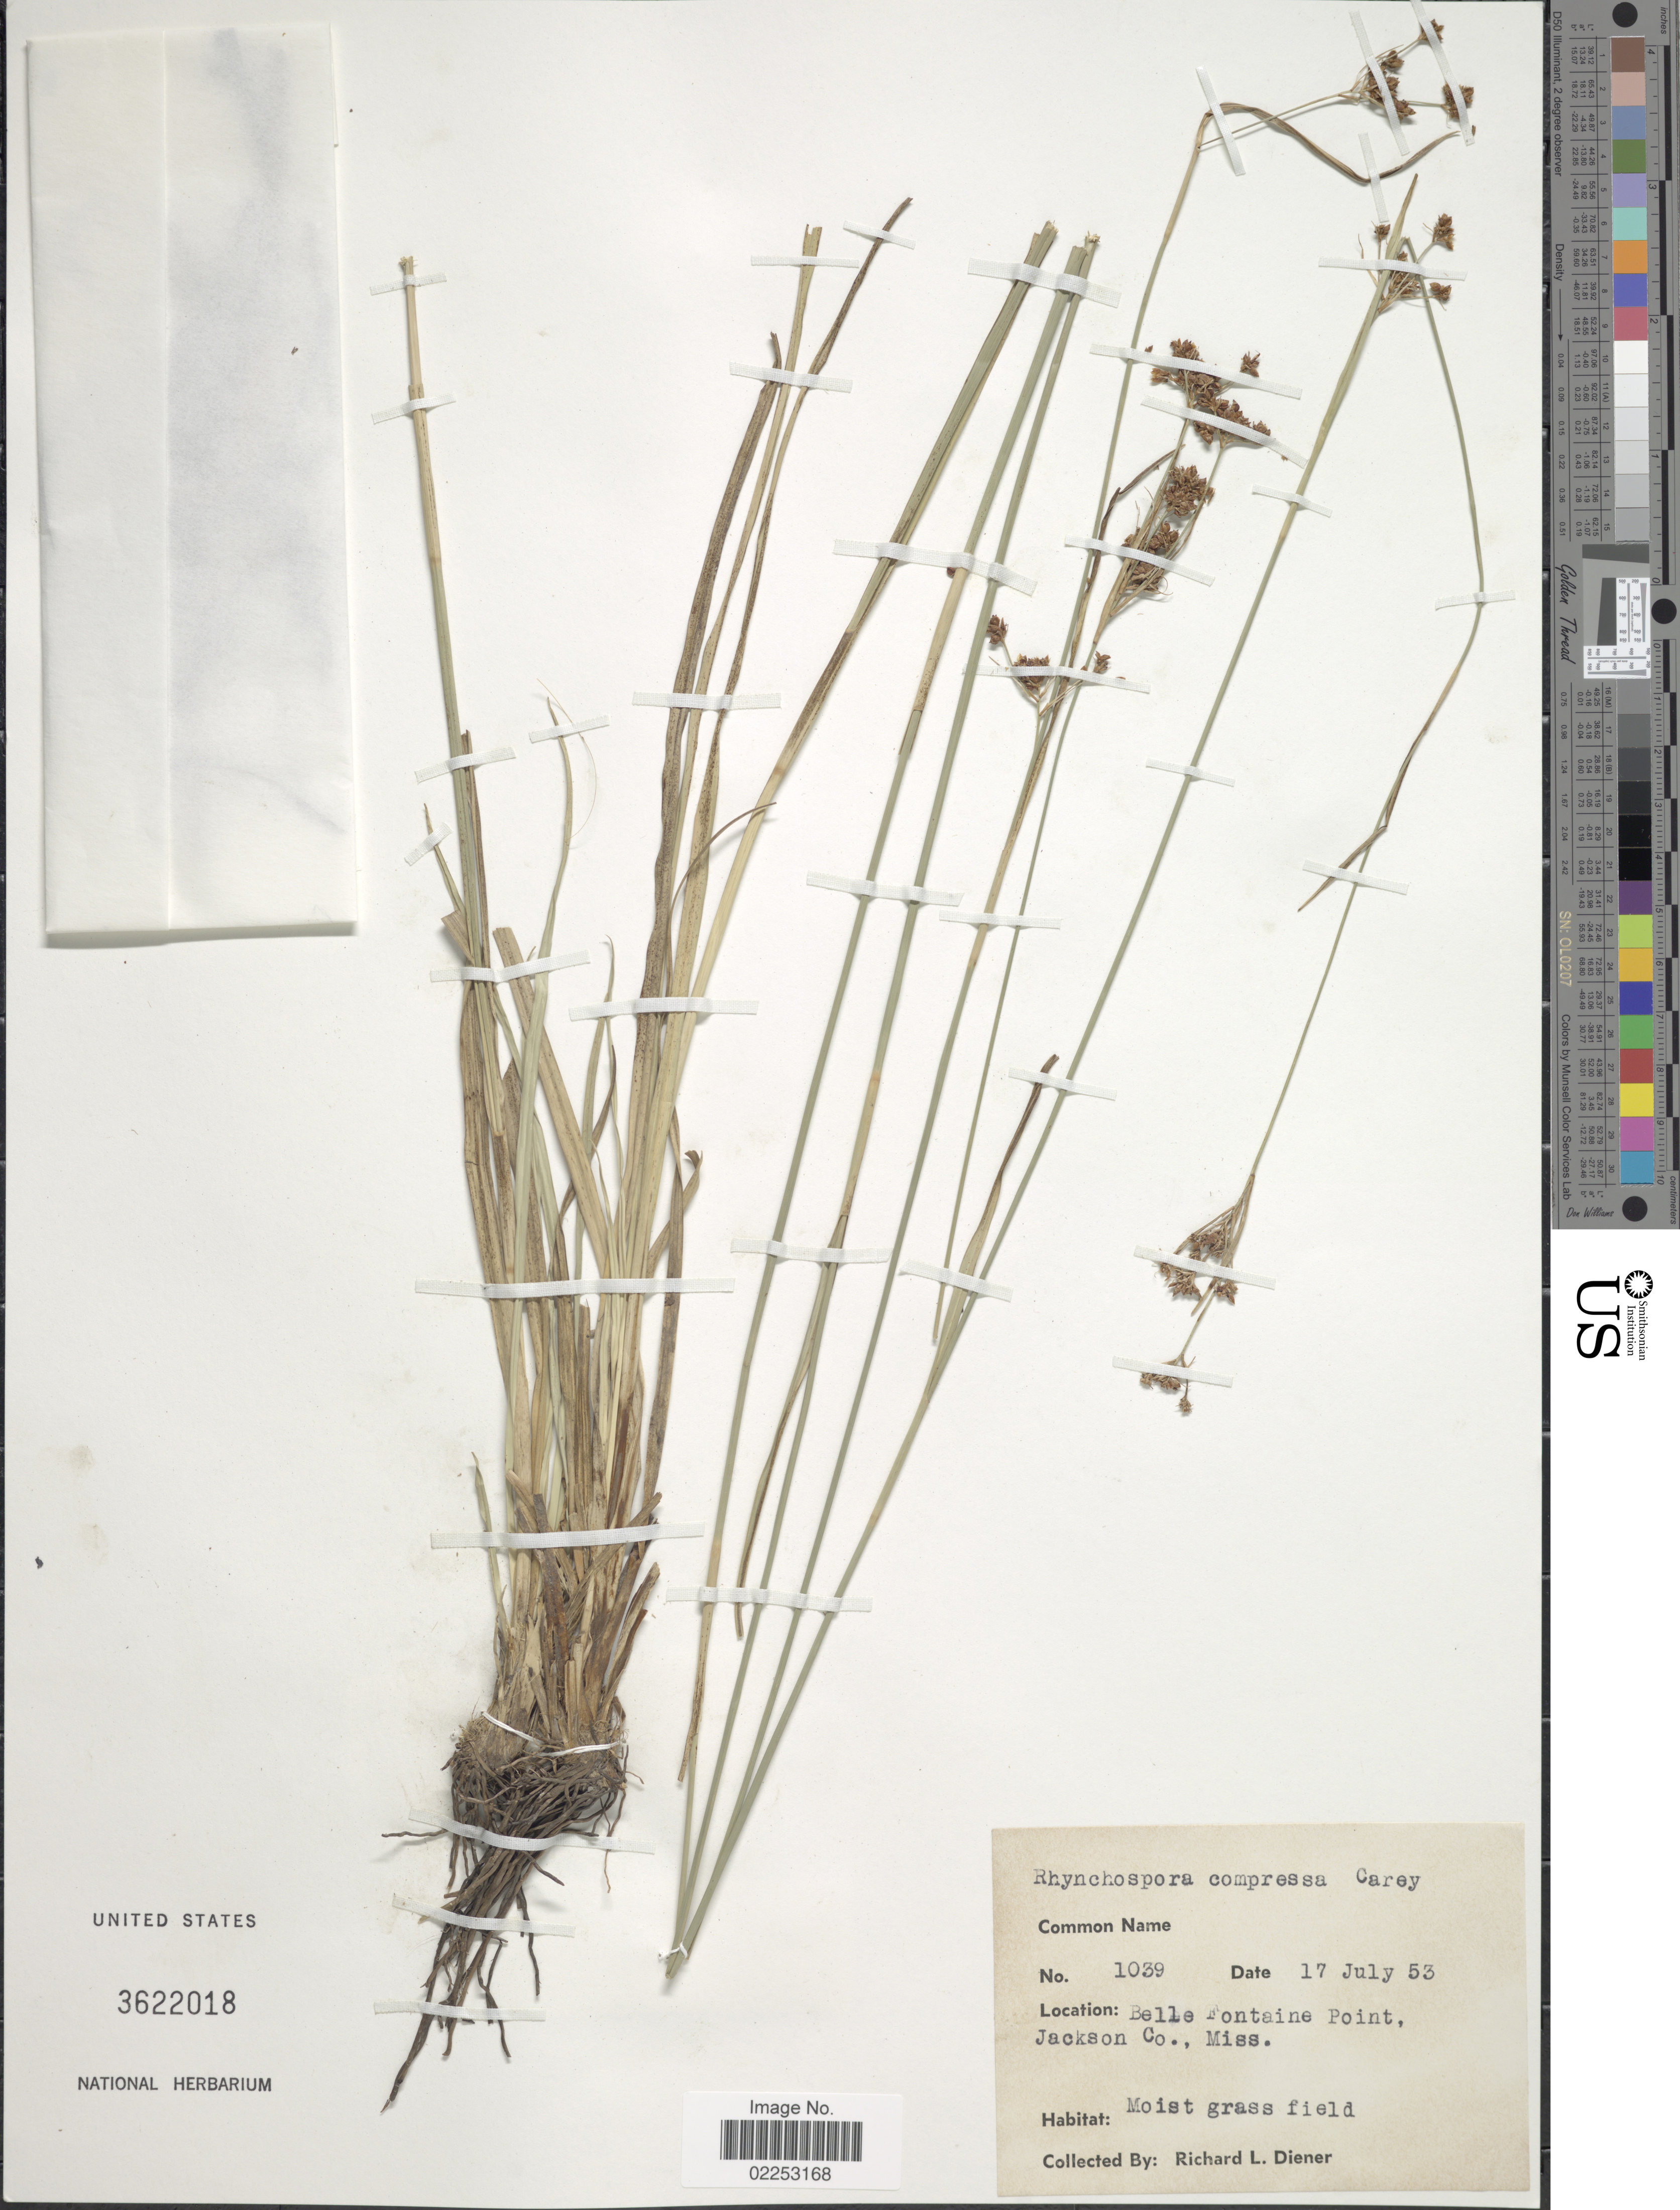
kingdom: Plantae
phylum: Tracheophyta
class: Liliopsida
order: Poales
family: Cyperaceae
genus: Rhynchospora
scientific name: Rhynchospora compressa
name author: J. Carey ex Chapm.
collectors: R. Diener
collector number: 1039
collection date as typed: Transcribed d/m/y: 17/7/53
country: United States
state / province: Mississippi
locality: Belle Fontaine Point, Jackson Co.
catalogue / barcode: US 3622018